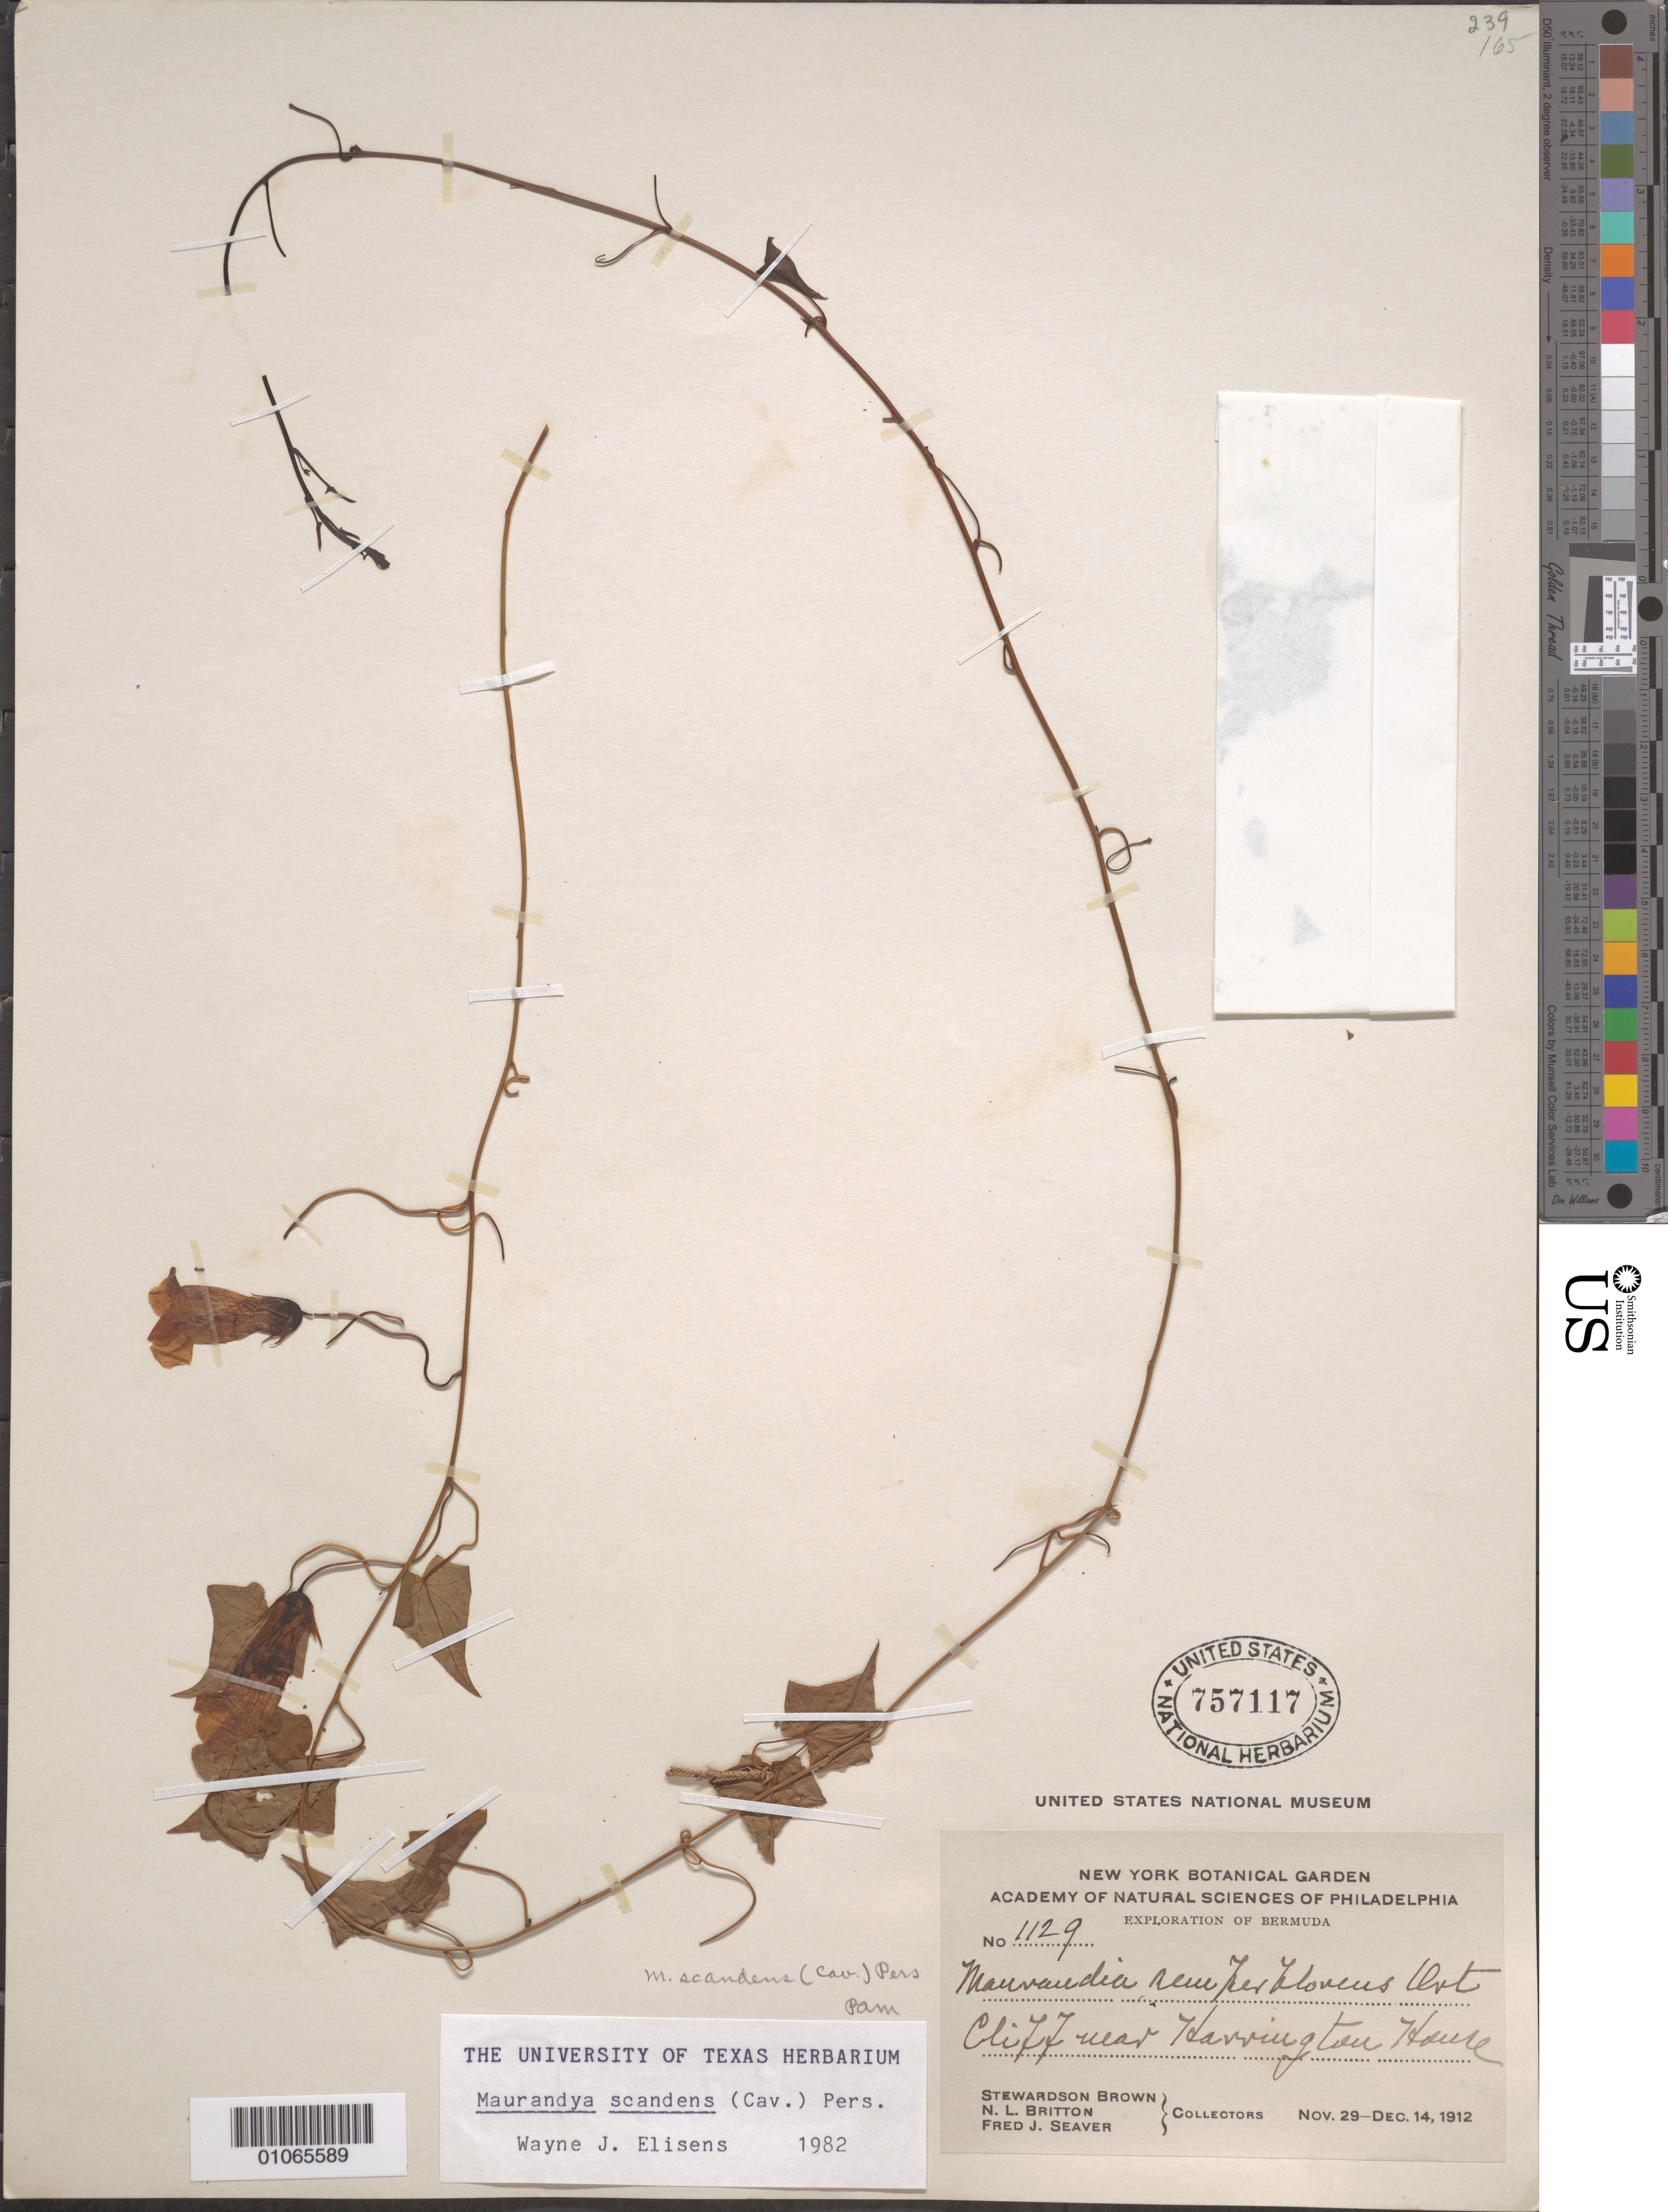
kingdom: Plantae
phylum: Tracheophyta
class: Magnoliopsida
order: Lamiales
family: Plantaginaceae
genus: Maurandya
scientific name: Maurandya scandens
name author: (Cav.) Pers.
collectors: S. Brown, N. Britton & F. Seaver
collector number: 1129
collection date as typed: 29 Nov 1912 to 13 Dec 1912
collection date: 1912-11-29/1912-12-13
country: Bermuda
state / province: Hamilton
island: Bermuda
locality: Cliff near Harrington House.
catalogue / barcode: US 757117